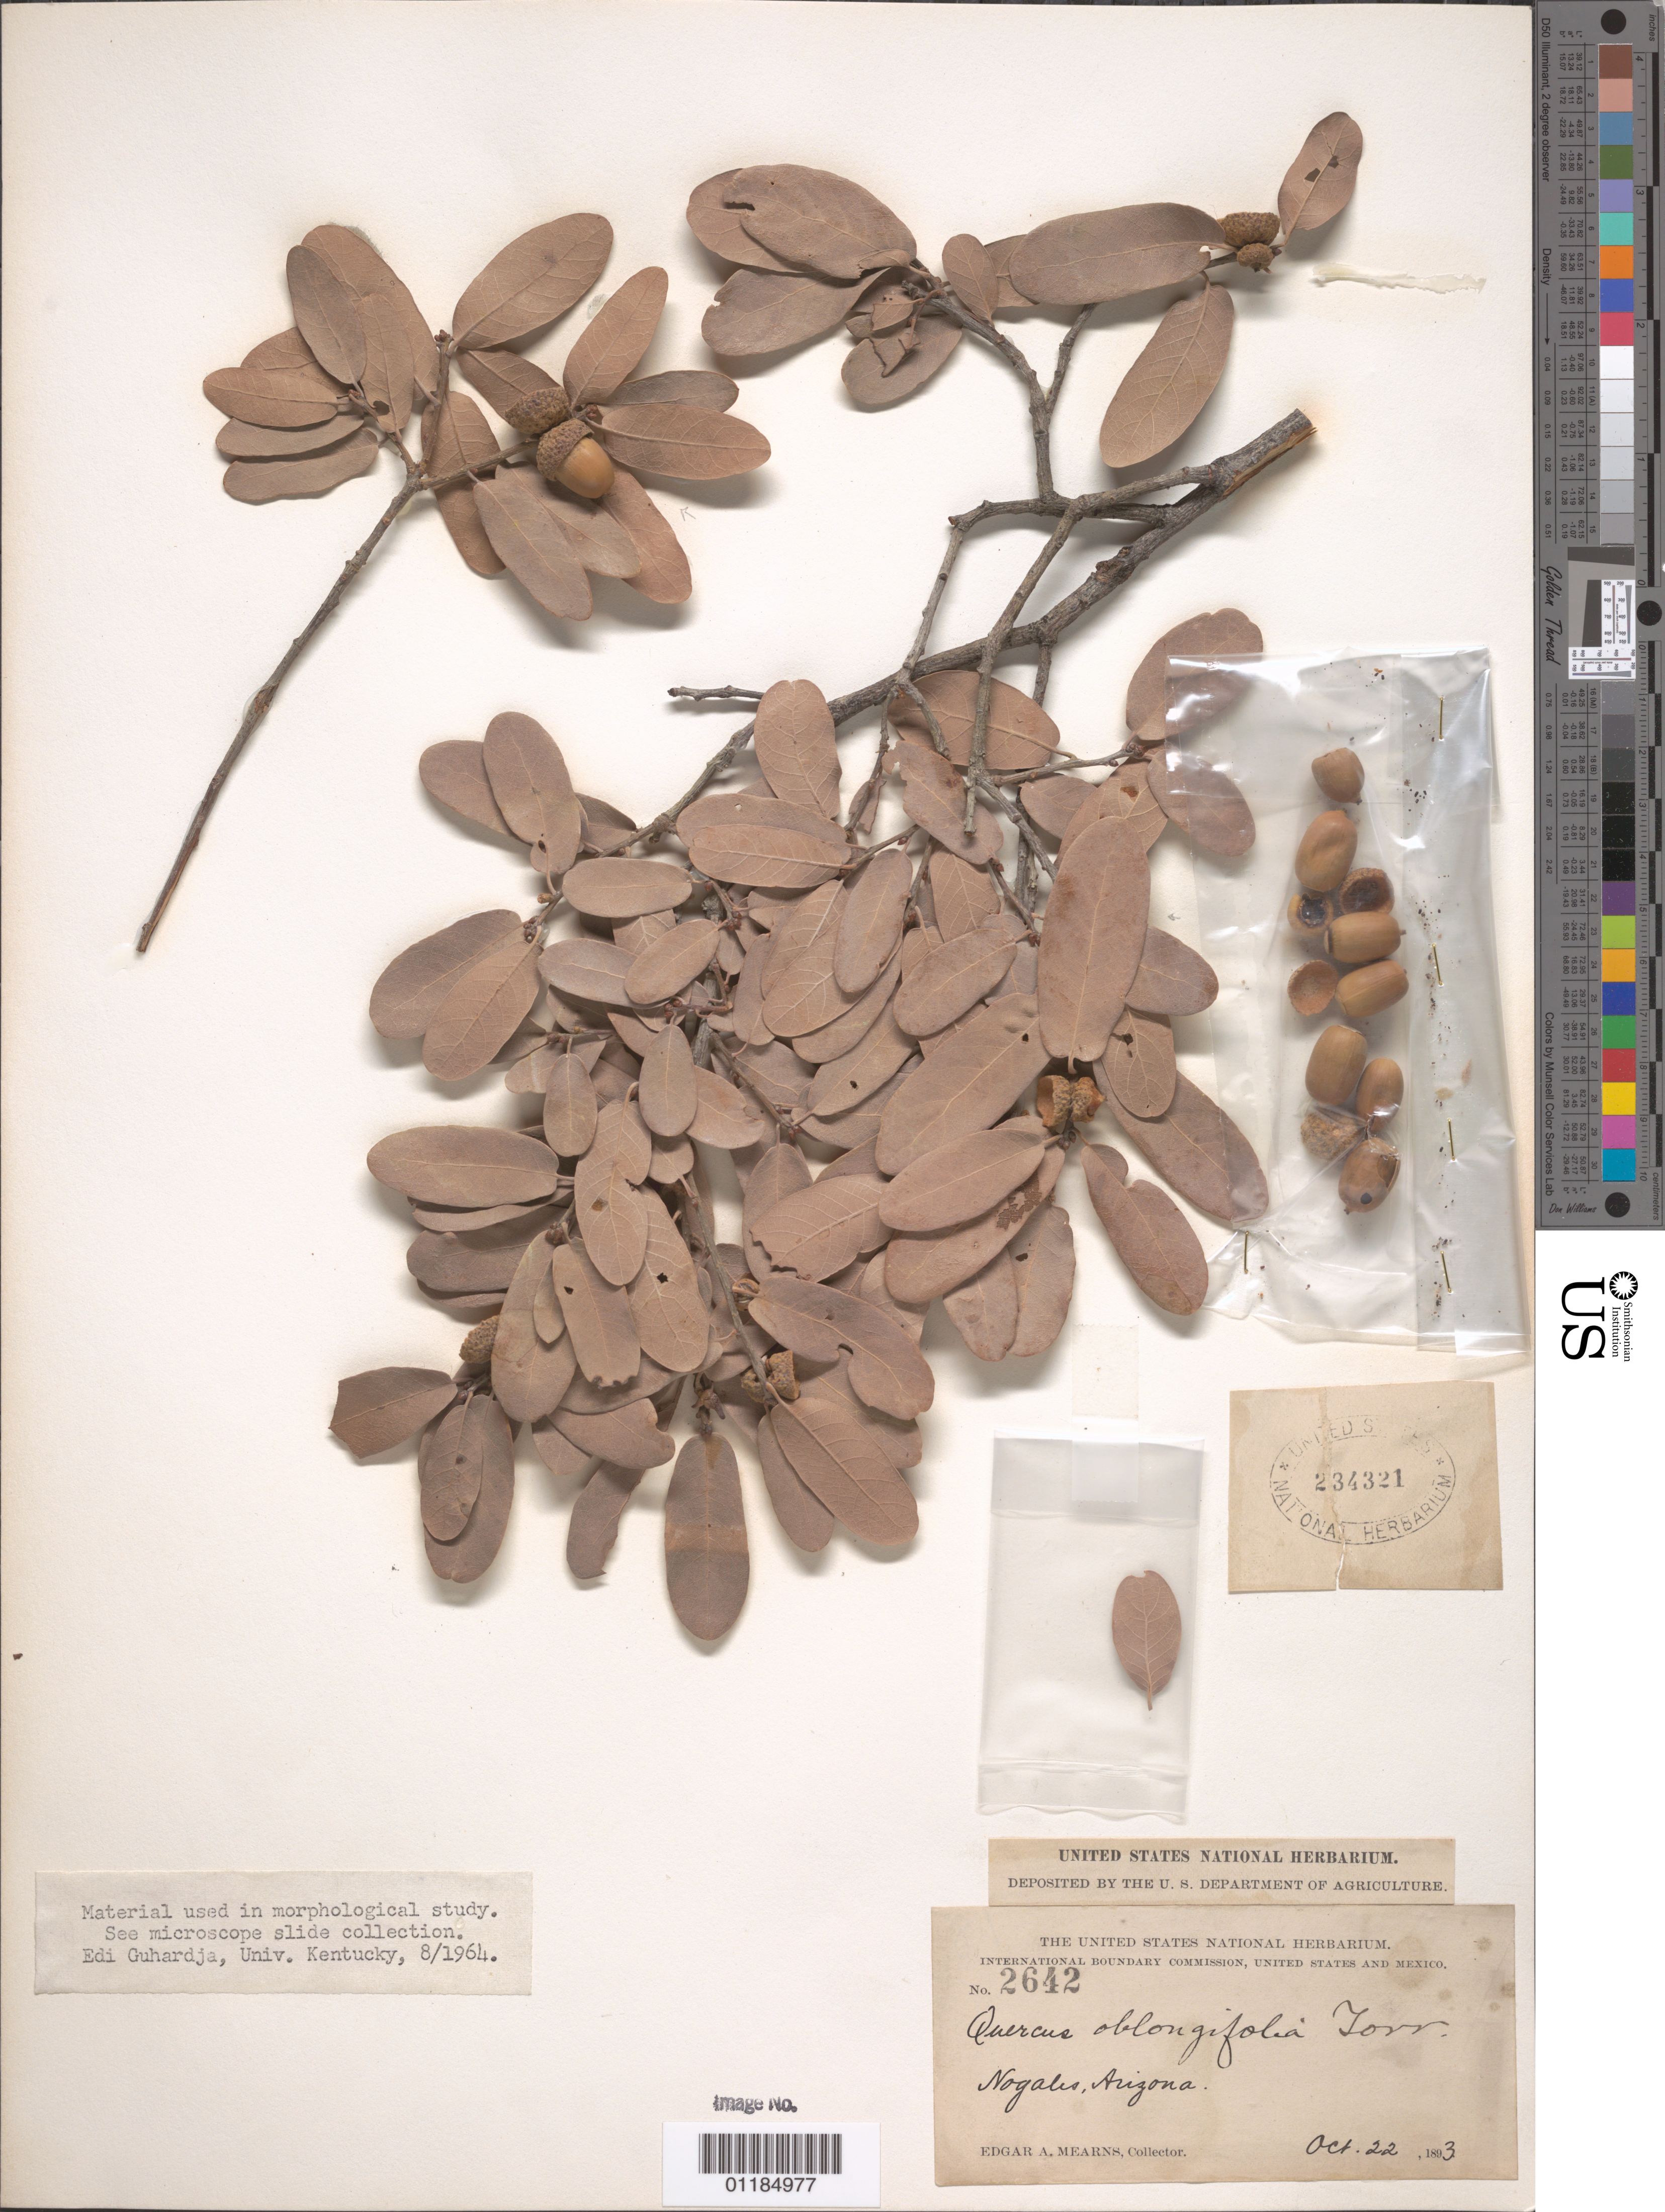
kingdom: Plantae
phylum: Tracheophyta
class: Magnoliopsida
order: Fagales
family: Fagaceae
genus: Quercus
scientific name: Quercus oblongifolia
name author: Torr.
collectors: E. A. Mearns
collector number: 2642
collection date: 1893-10-28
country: United States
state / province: Arizona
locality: Nogales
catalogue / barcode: US 234321